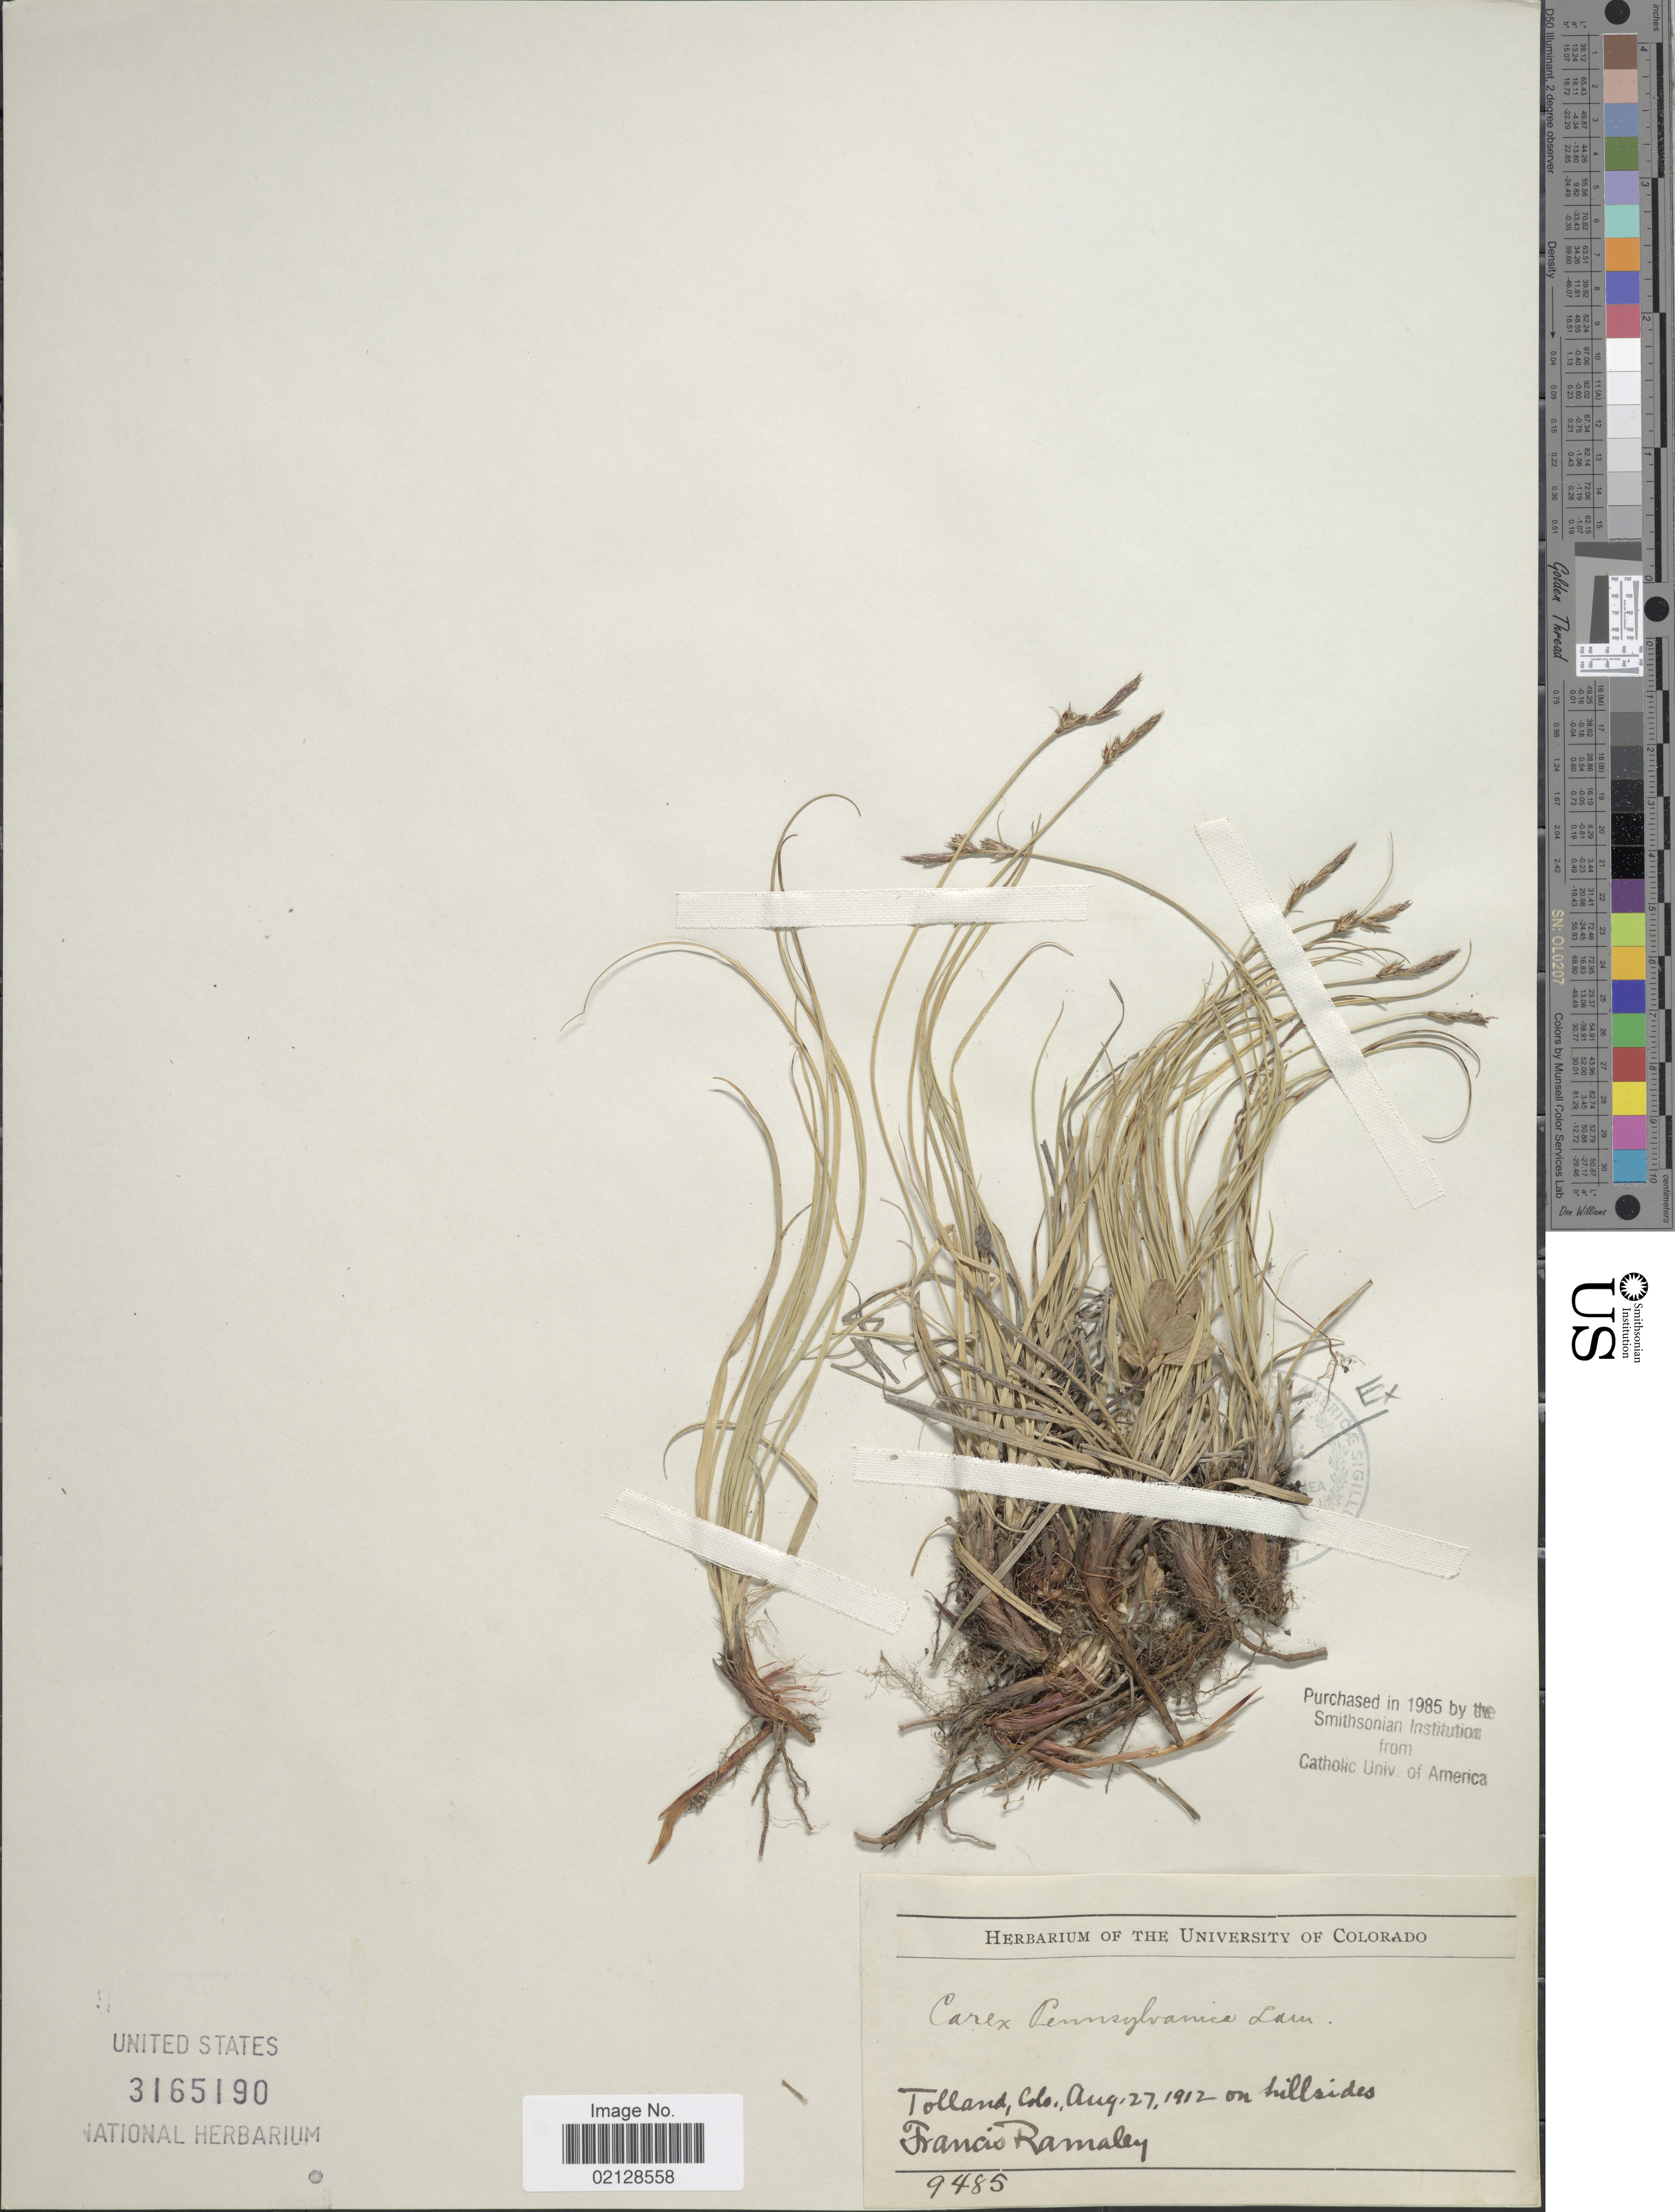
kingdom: Plantae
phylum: Tracheophyta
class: Liliopsida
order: Poales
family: Cyperaceae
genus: Carex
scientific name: Carex pensylvanica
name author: Lam.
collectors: F. Ramaley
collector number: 9485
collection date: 1912-08-27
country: United States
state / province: Colorado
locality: Tolland, Colo., on hillsides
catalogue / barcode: US 3165190